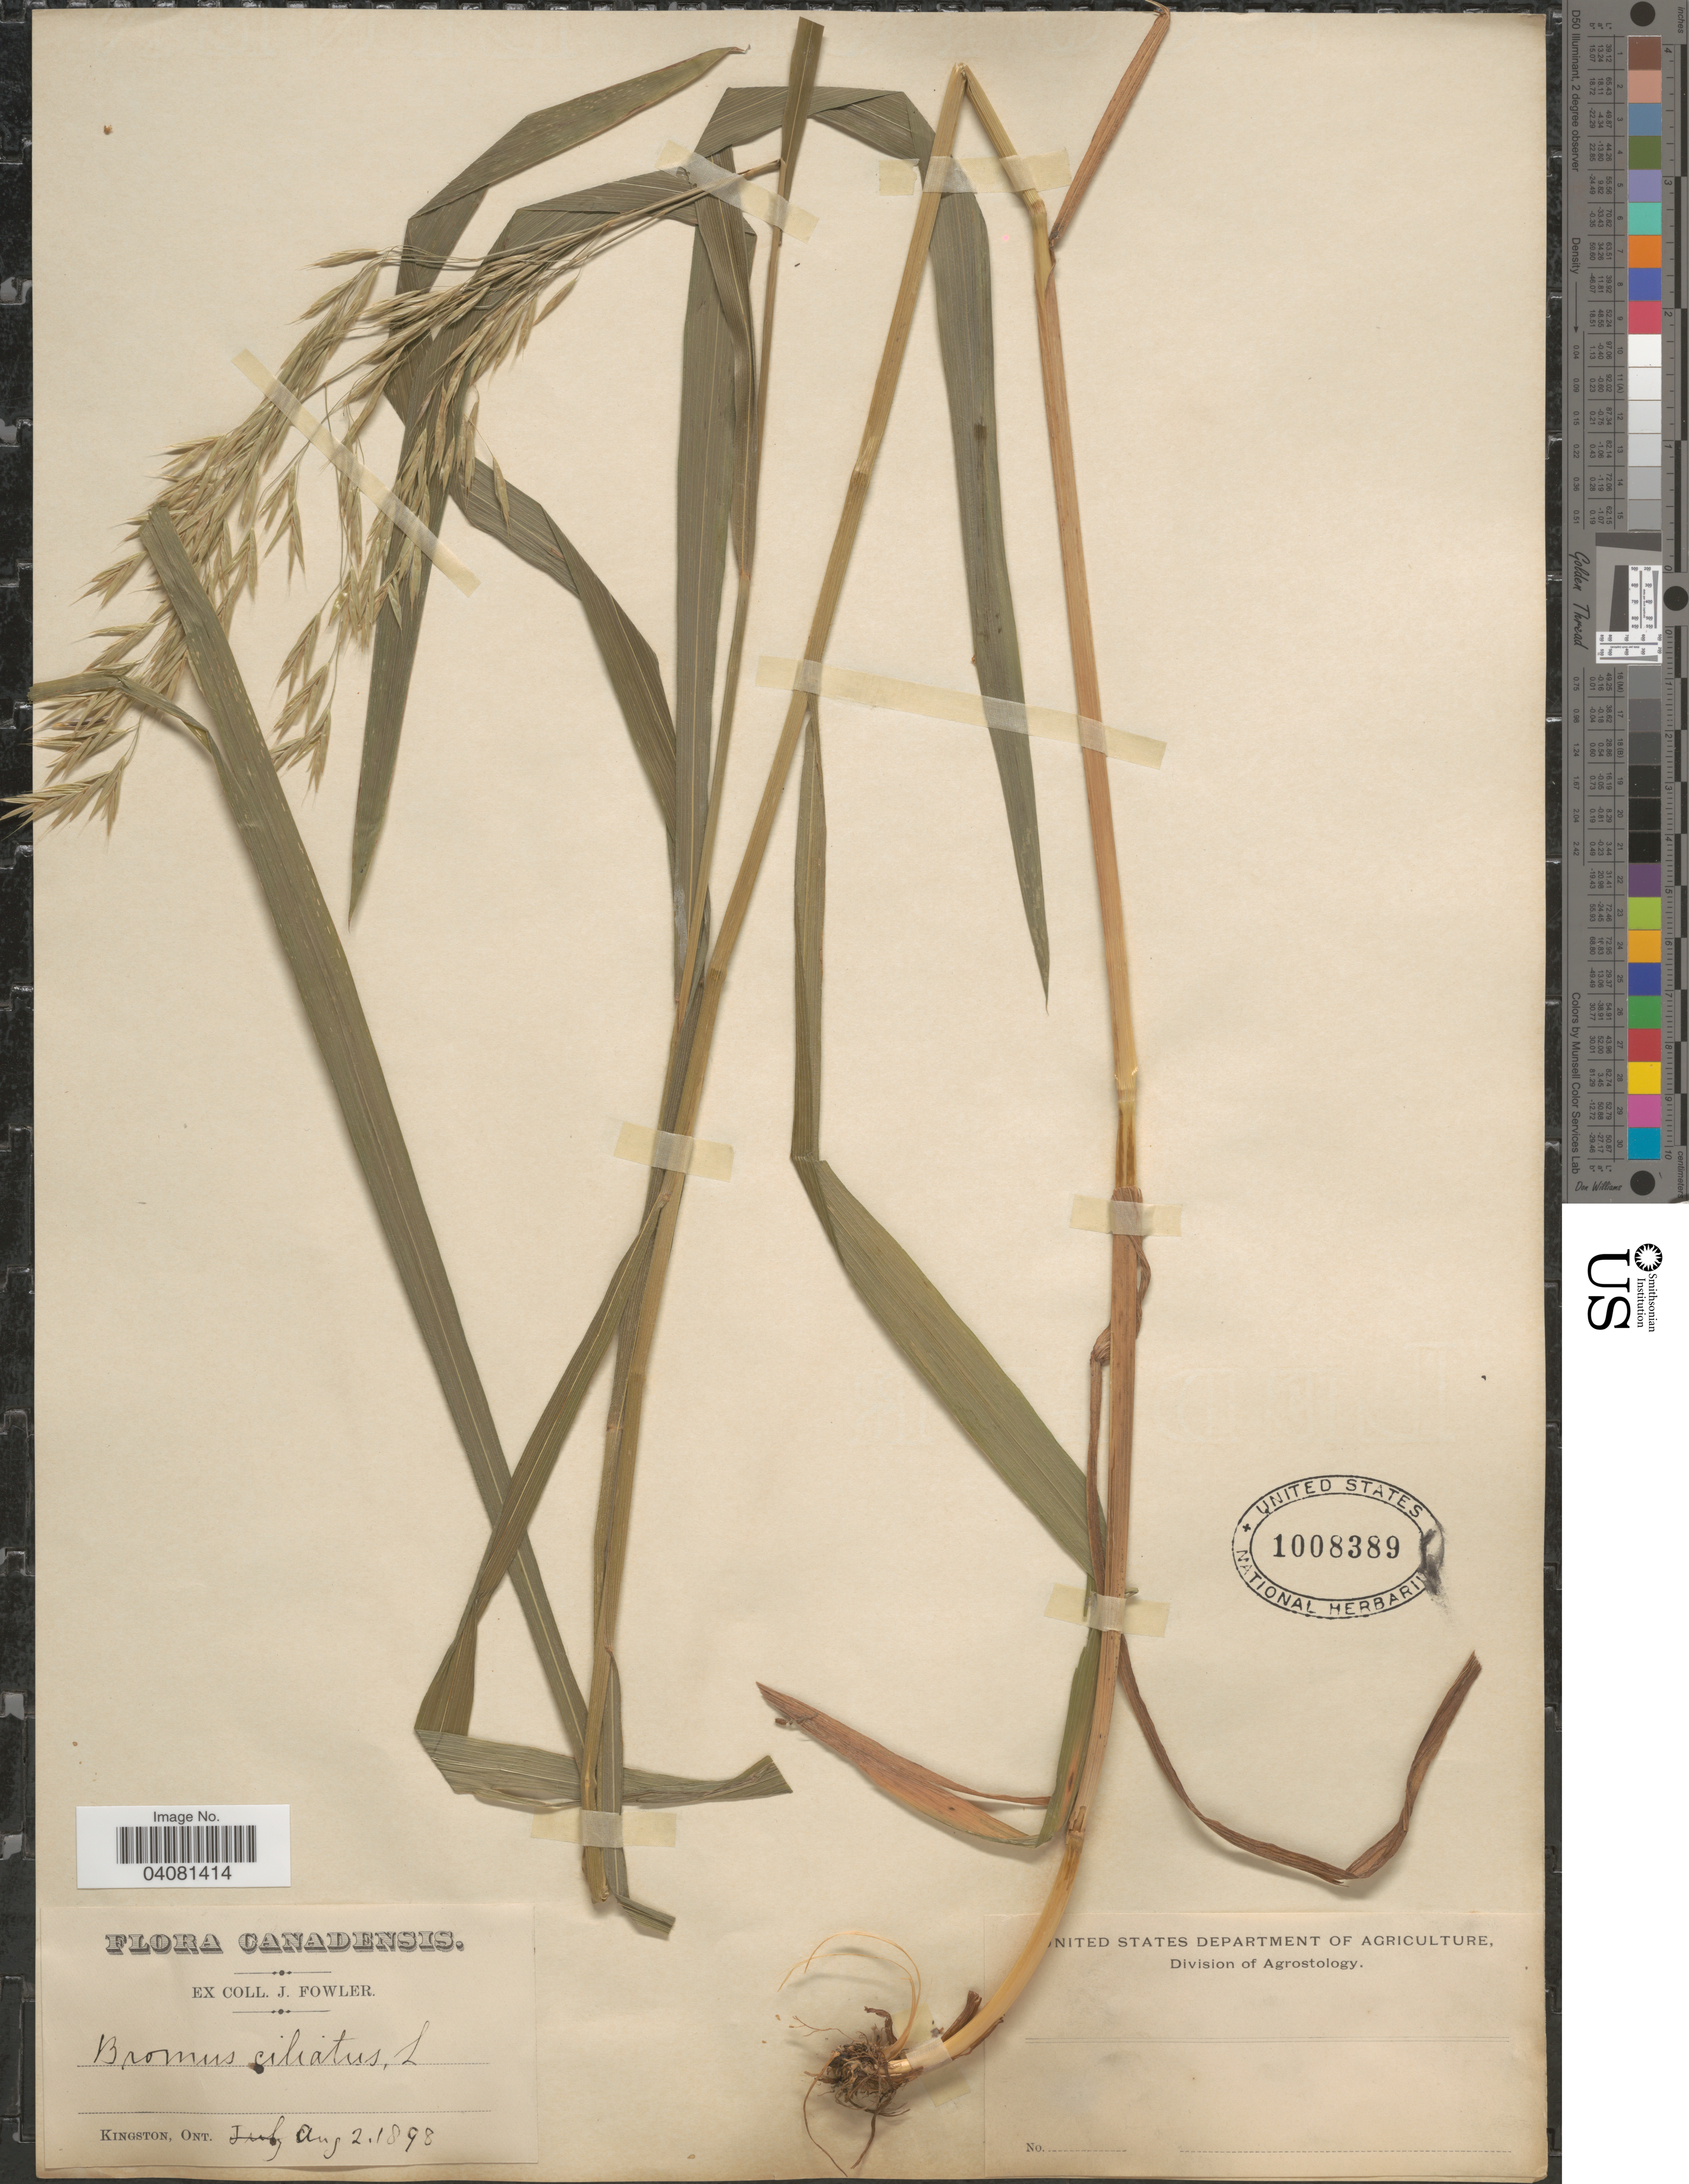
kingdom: Plantae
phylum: Tracheophyta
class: Liliopsida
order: Poales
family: Poaceae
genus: Bromus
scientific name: Bromus ciliatus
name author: L.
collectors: J. Fowler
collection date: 1898-08-02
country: Canada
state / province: Ontario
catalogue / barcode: US 1008389